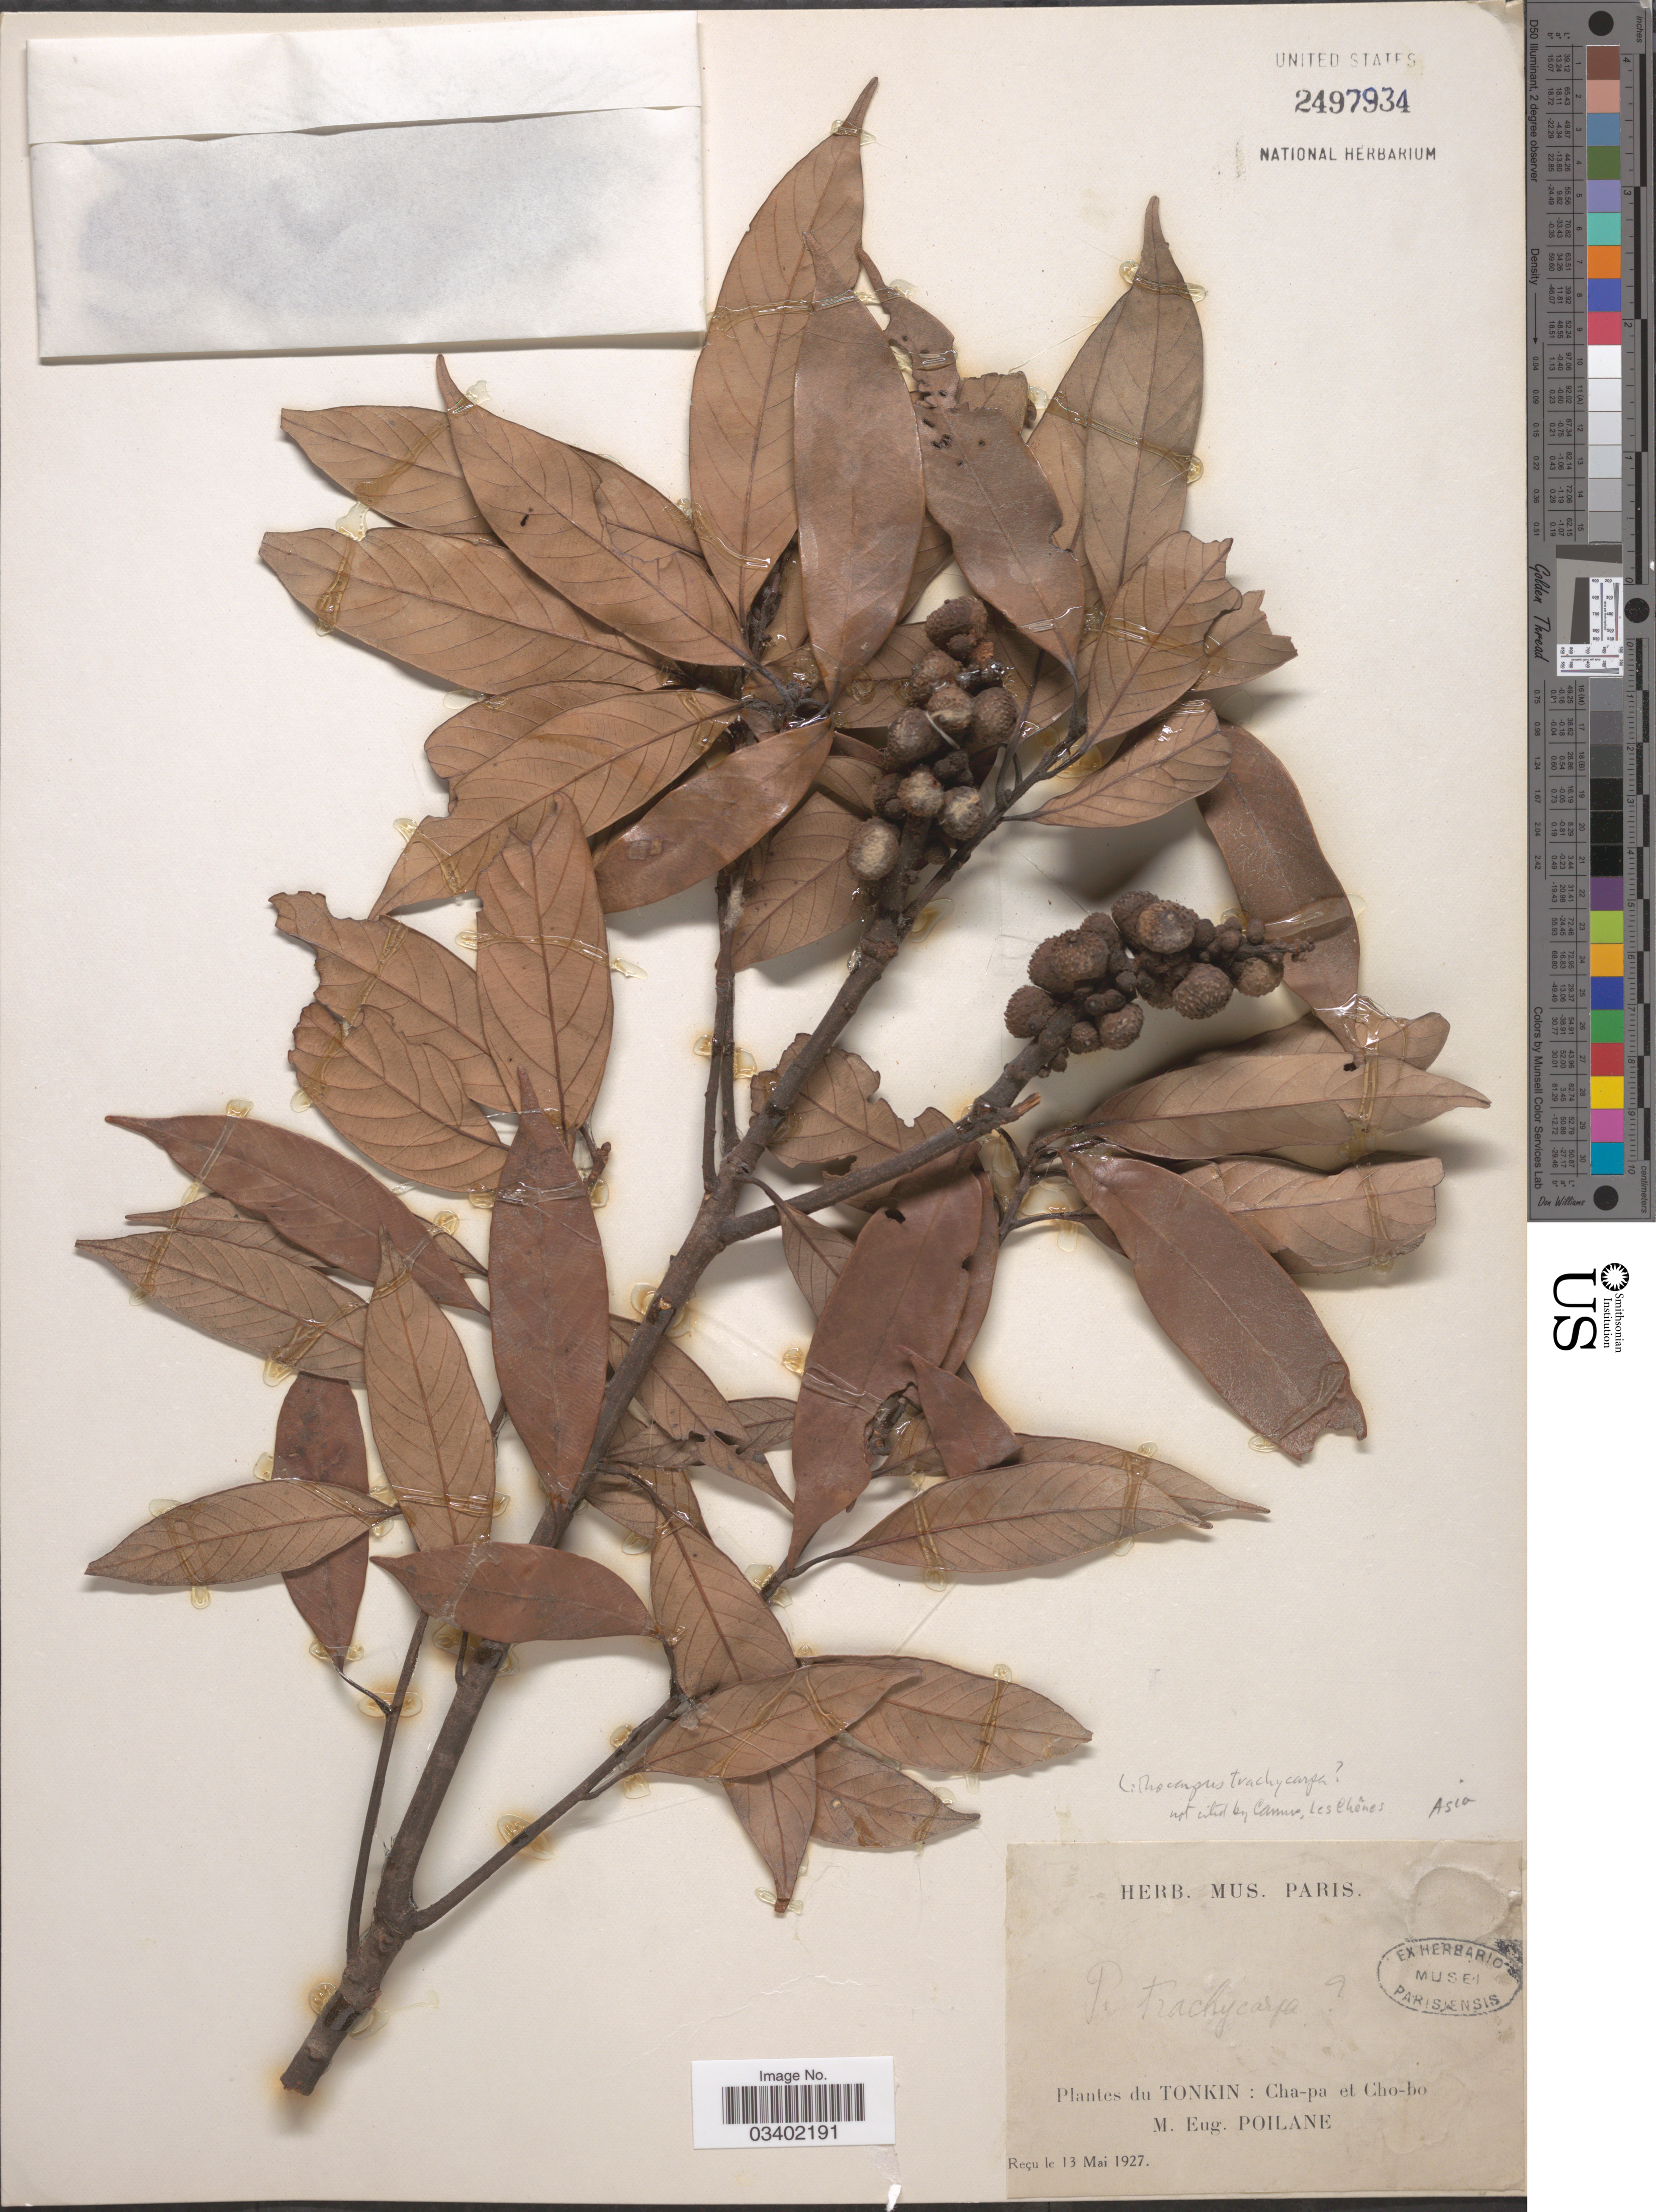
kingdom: Plantae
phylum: Tracheophyta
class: Magnoliopsida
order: Fagales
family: Fagaceae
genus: Lithocarpus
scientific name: Lithocarpus trachycarpus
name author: (Hickel & A. Camus) A. Camus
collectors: M. Poilane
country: Vietnam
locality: Tonkin: Cha-pa et Cho-bo. [unsure placement] Asia.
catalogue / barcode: US 2497934